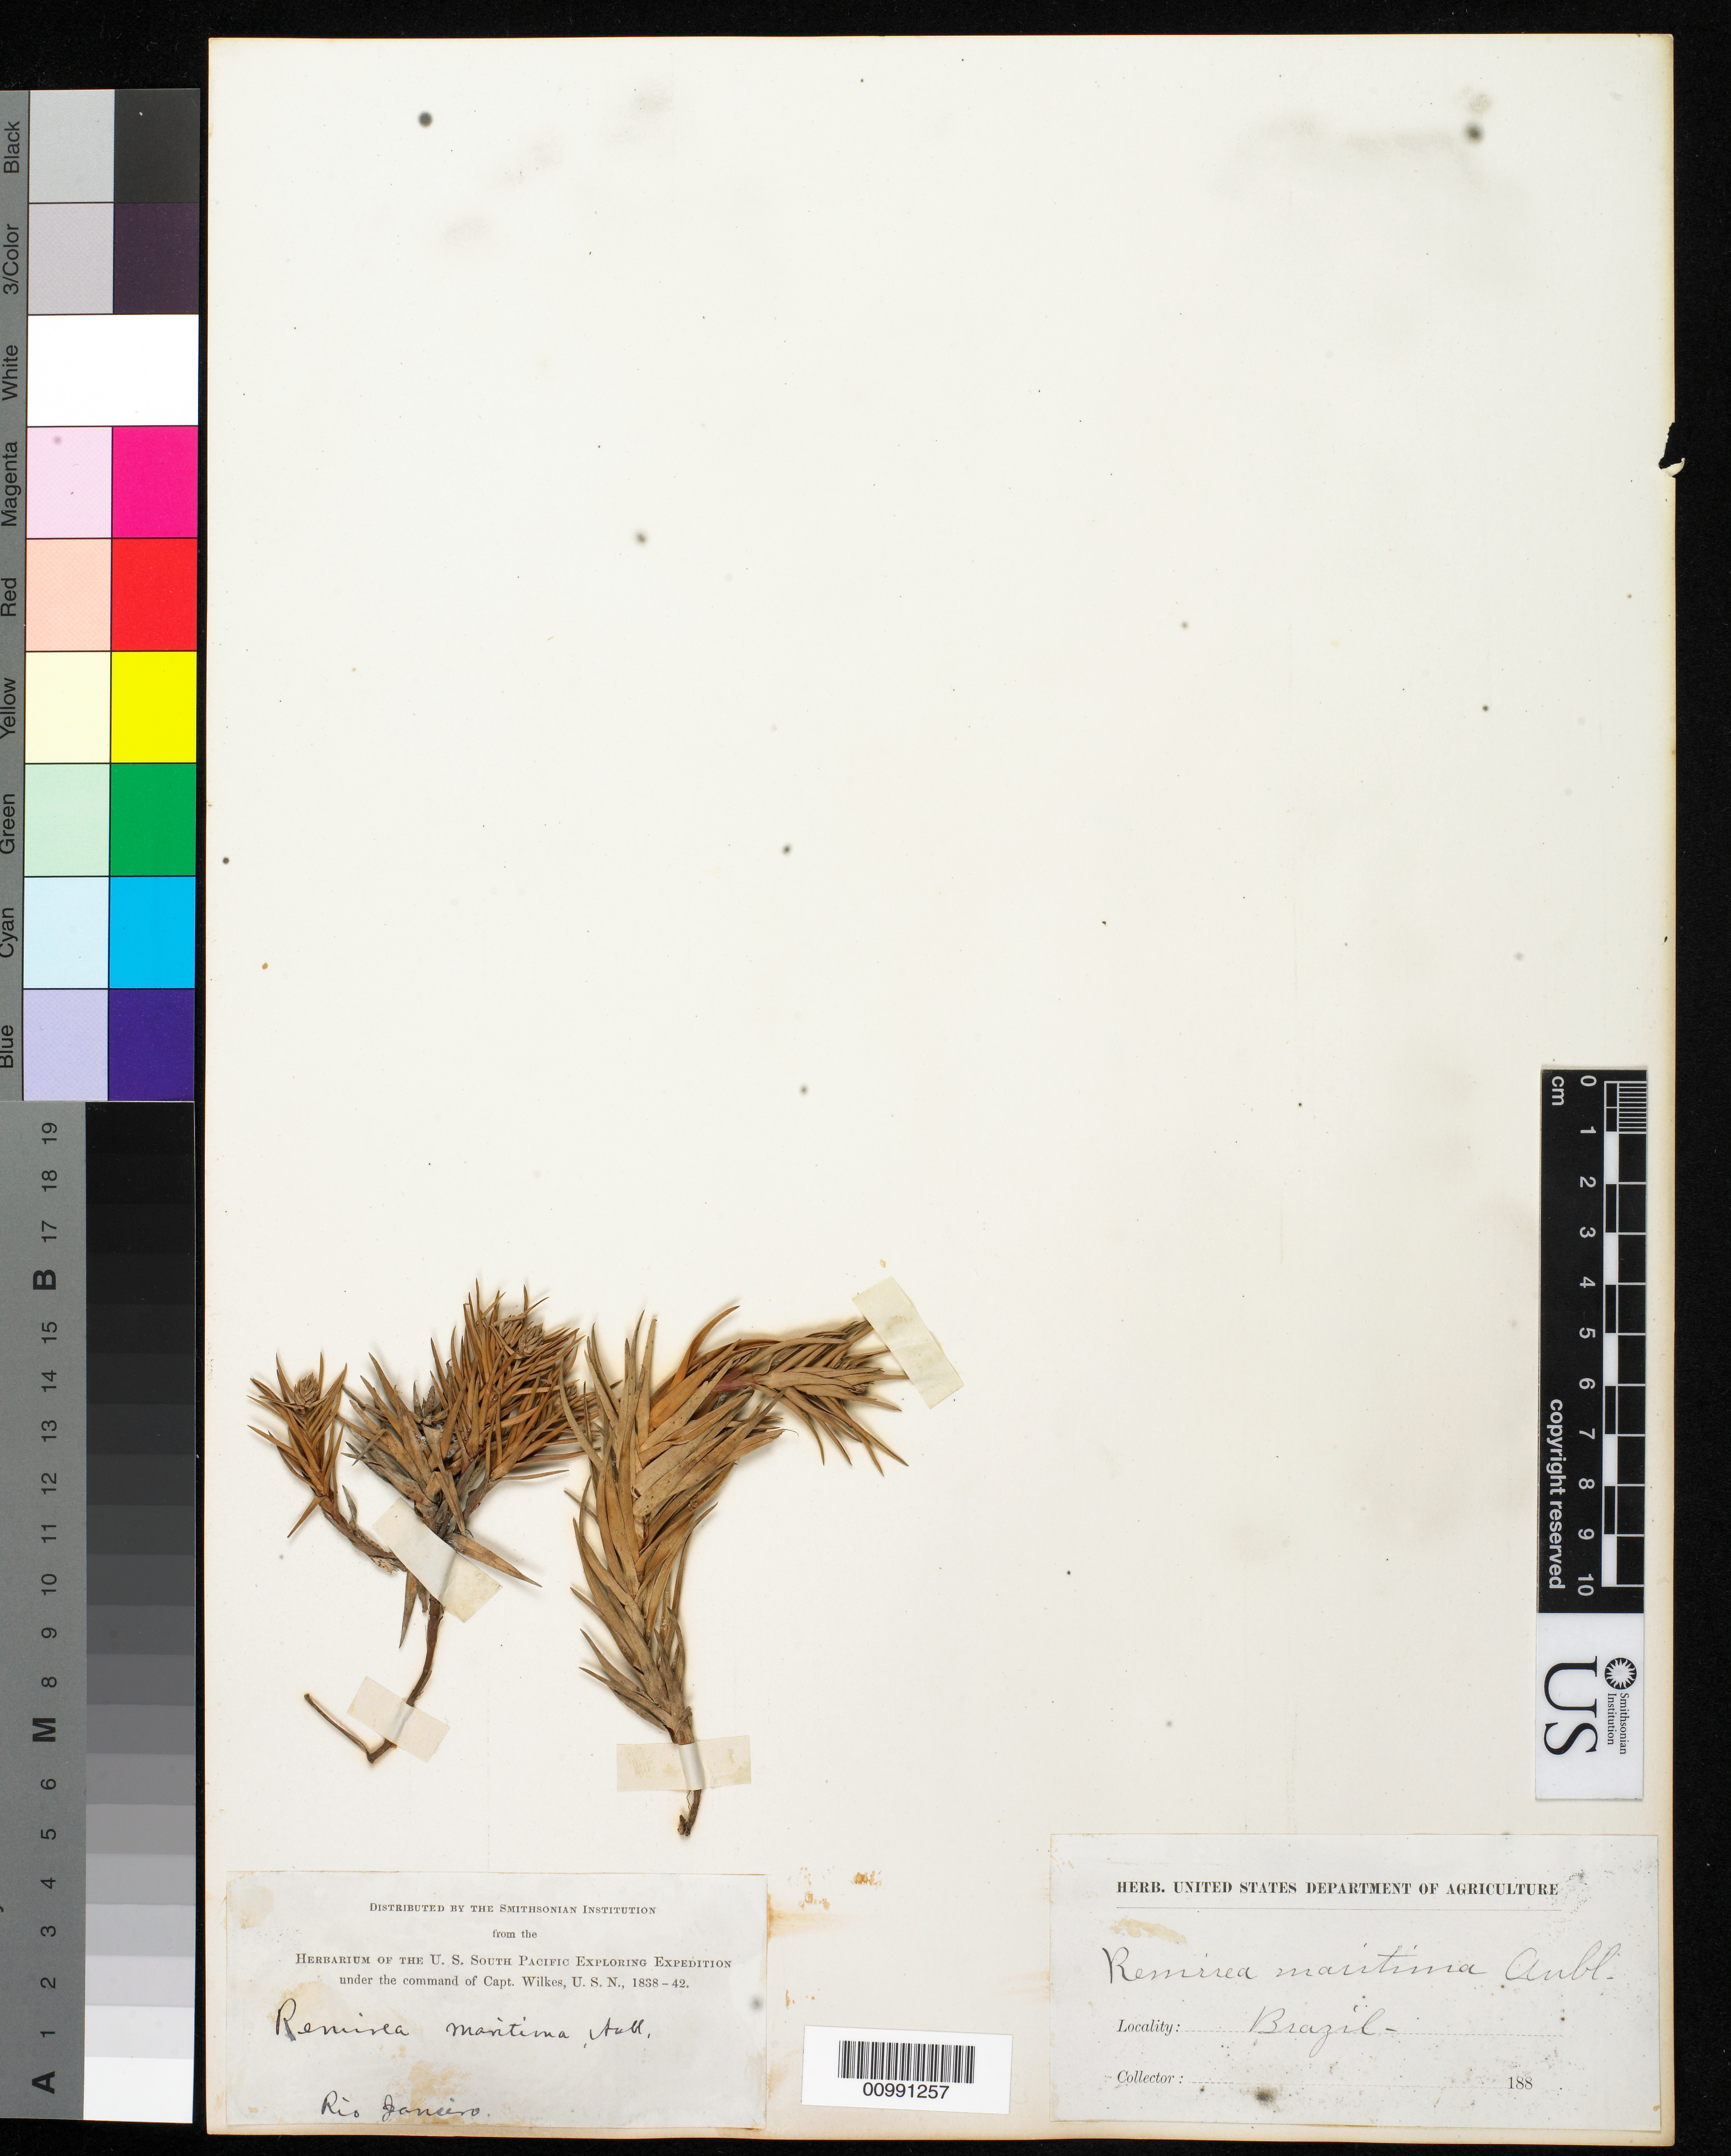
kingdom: Plantae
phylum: Tracheophyta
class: Liliopsida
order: Poales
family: Cyperaceae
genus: Cyperus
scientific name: Cyperus pedunculatus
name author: (R. Br.) J. Kern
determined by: Strong, M. T., (US), Smithsonian Institution - National Museum of Natural History (UNITED STATES)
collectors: Wilkes Explor. Exped.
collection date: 1838/1842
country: Brazil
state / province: Rio de Janeiro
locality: Rio Janeiro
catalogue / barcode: US 98459